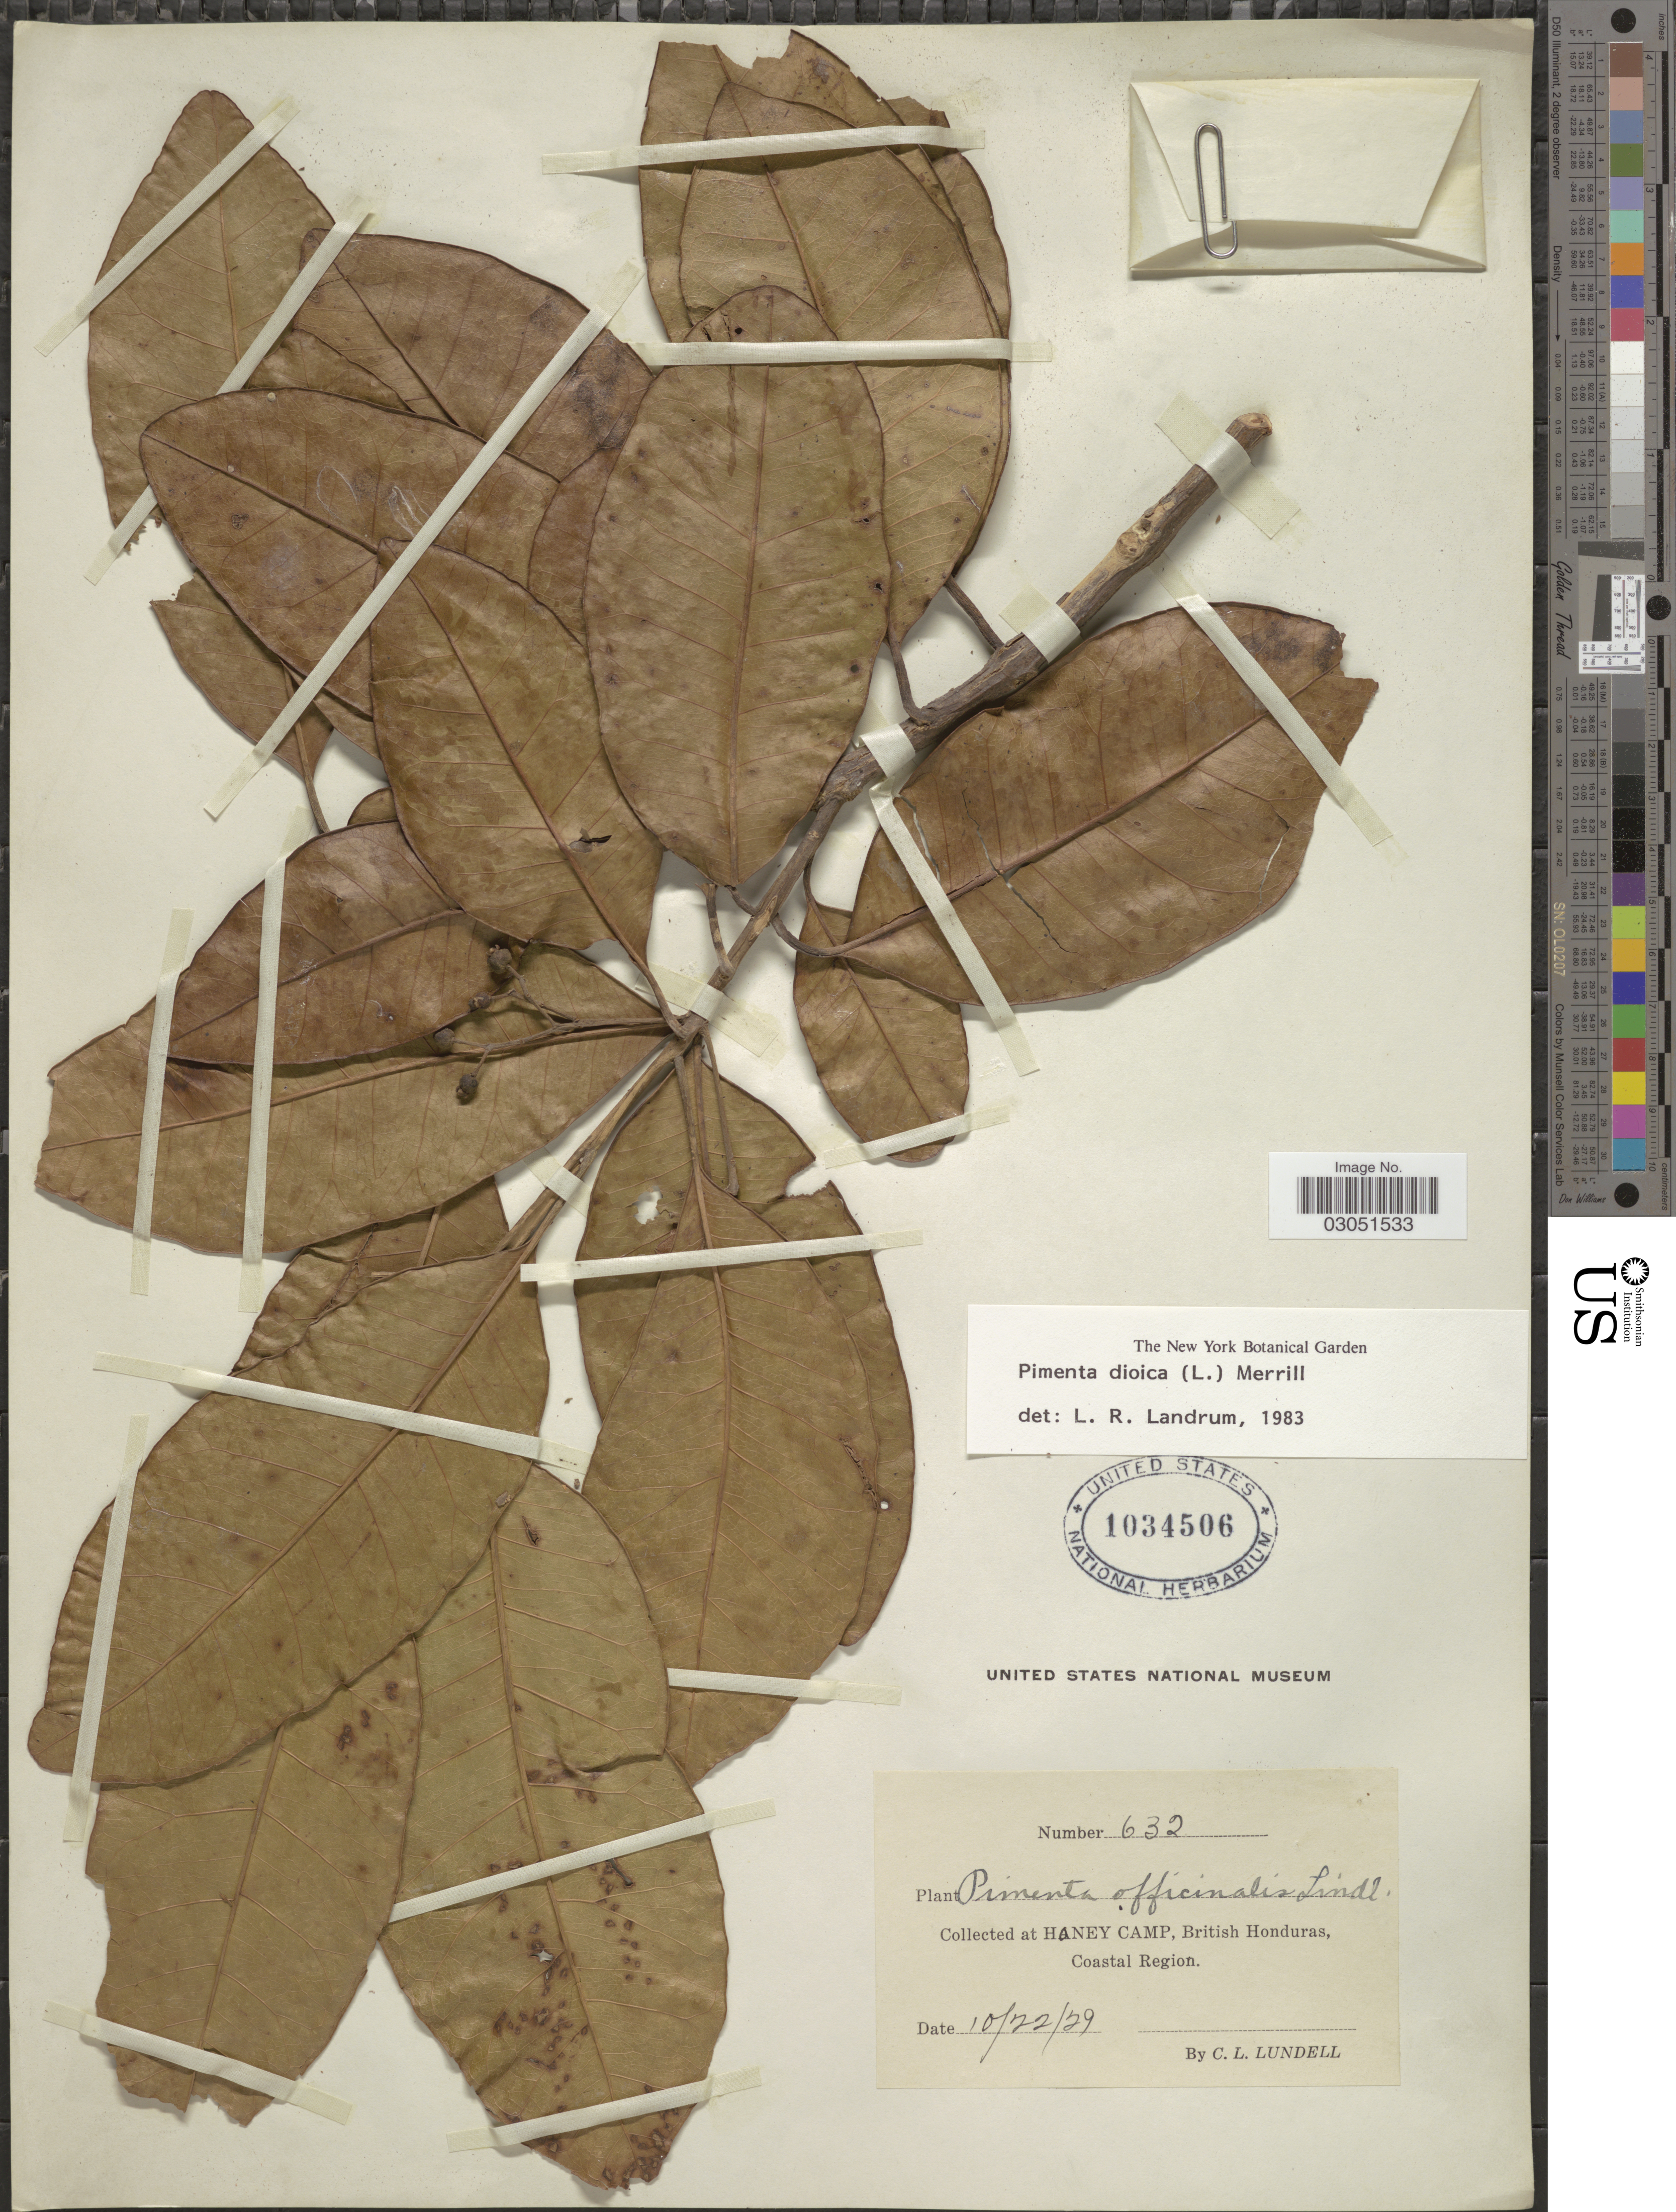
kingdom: Plantae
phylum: Tracheophyta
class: Magnoliopsida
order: Myrtales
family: Myrtaceae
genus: Pimenta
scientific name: Pimenta dioica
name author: (L.) Merr.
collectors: C. L. Lundell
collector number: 632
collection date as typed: Transcribed d/m/y: 22/10/29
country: Belize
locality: Honey Camp, British Honduras, Coastal Region.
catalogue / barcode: US 1034506